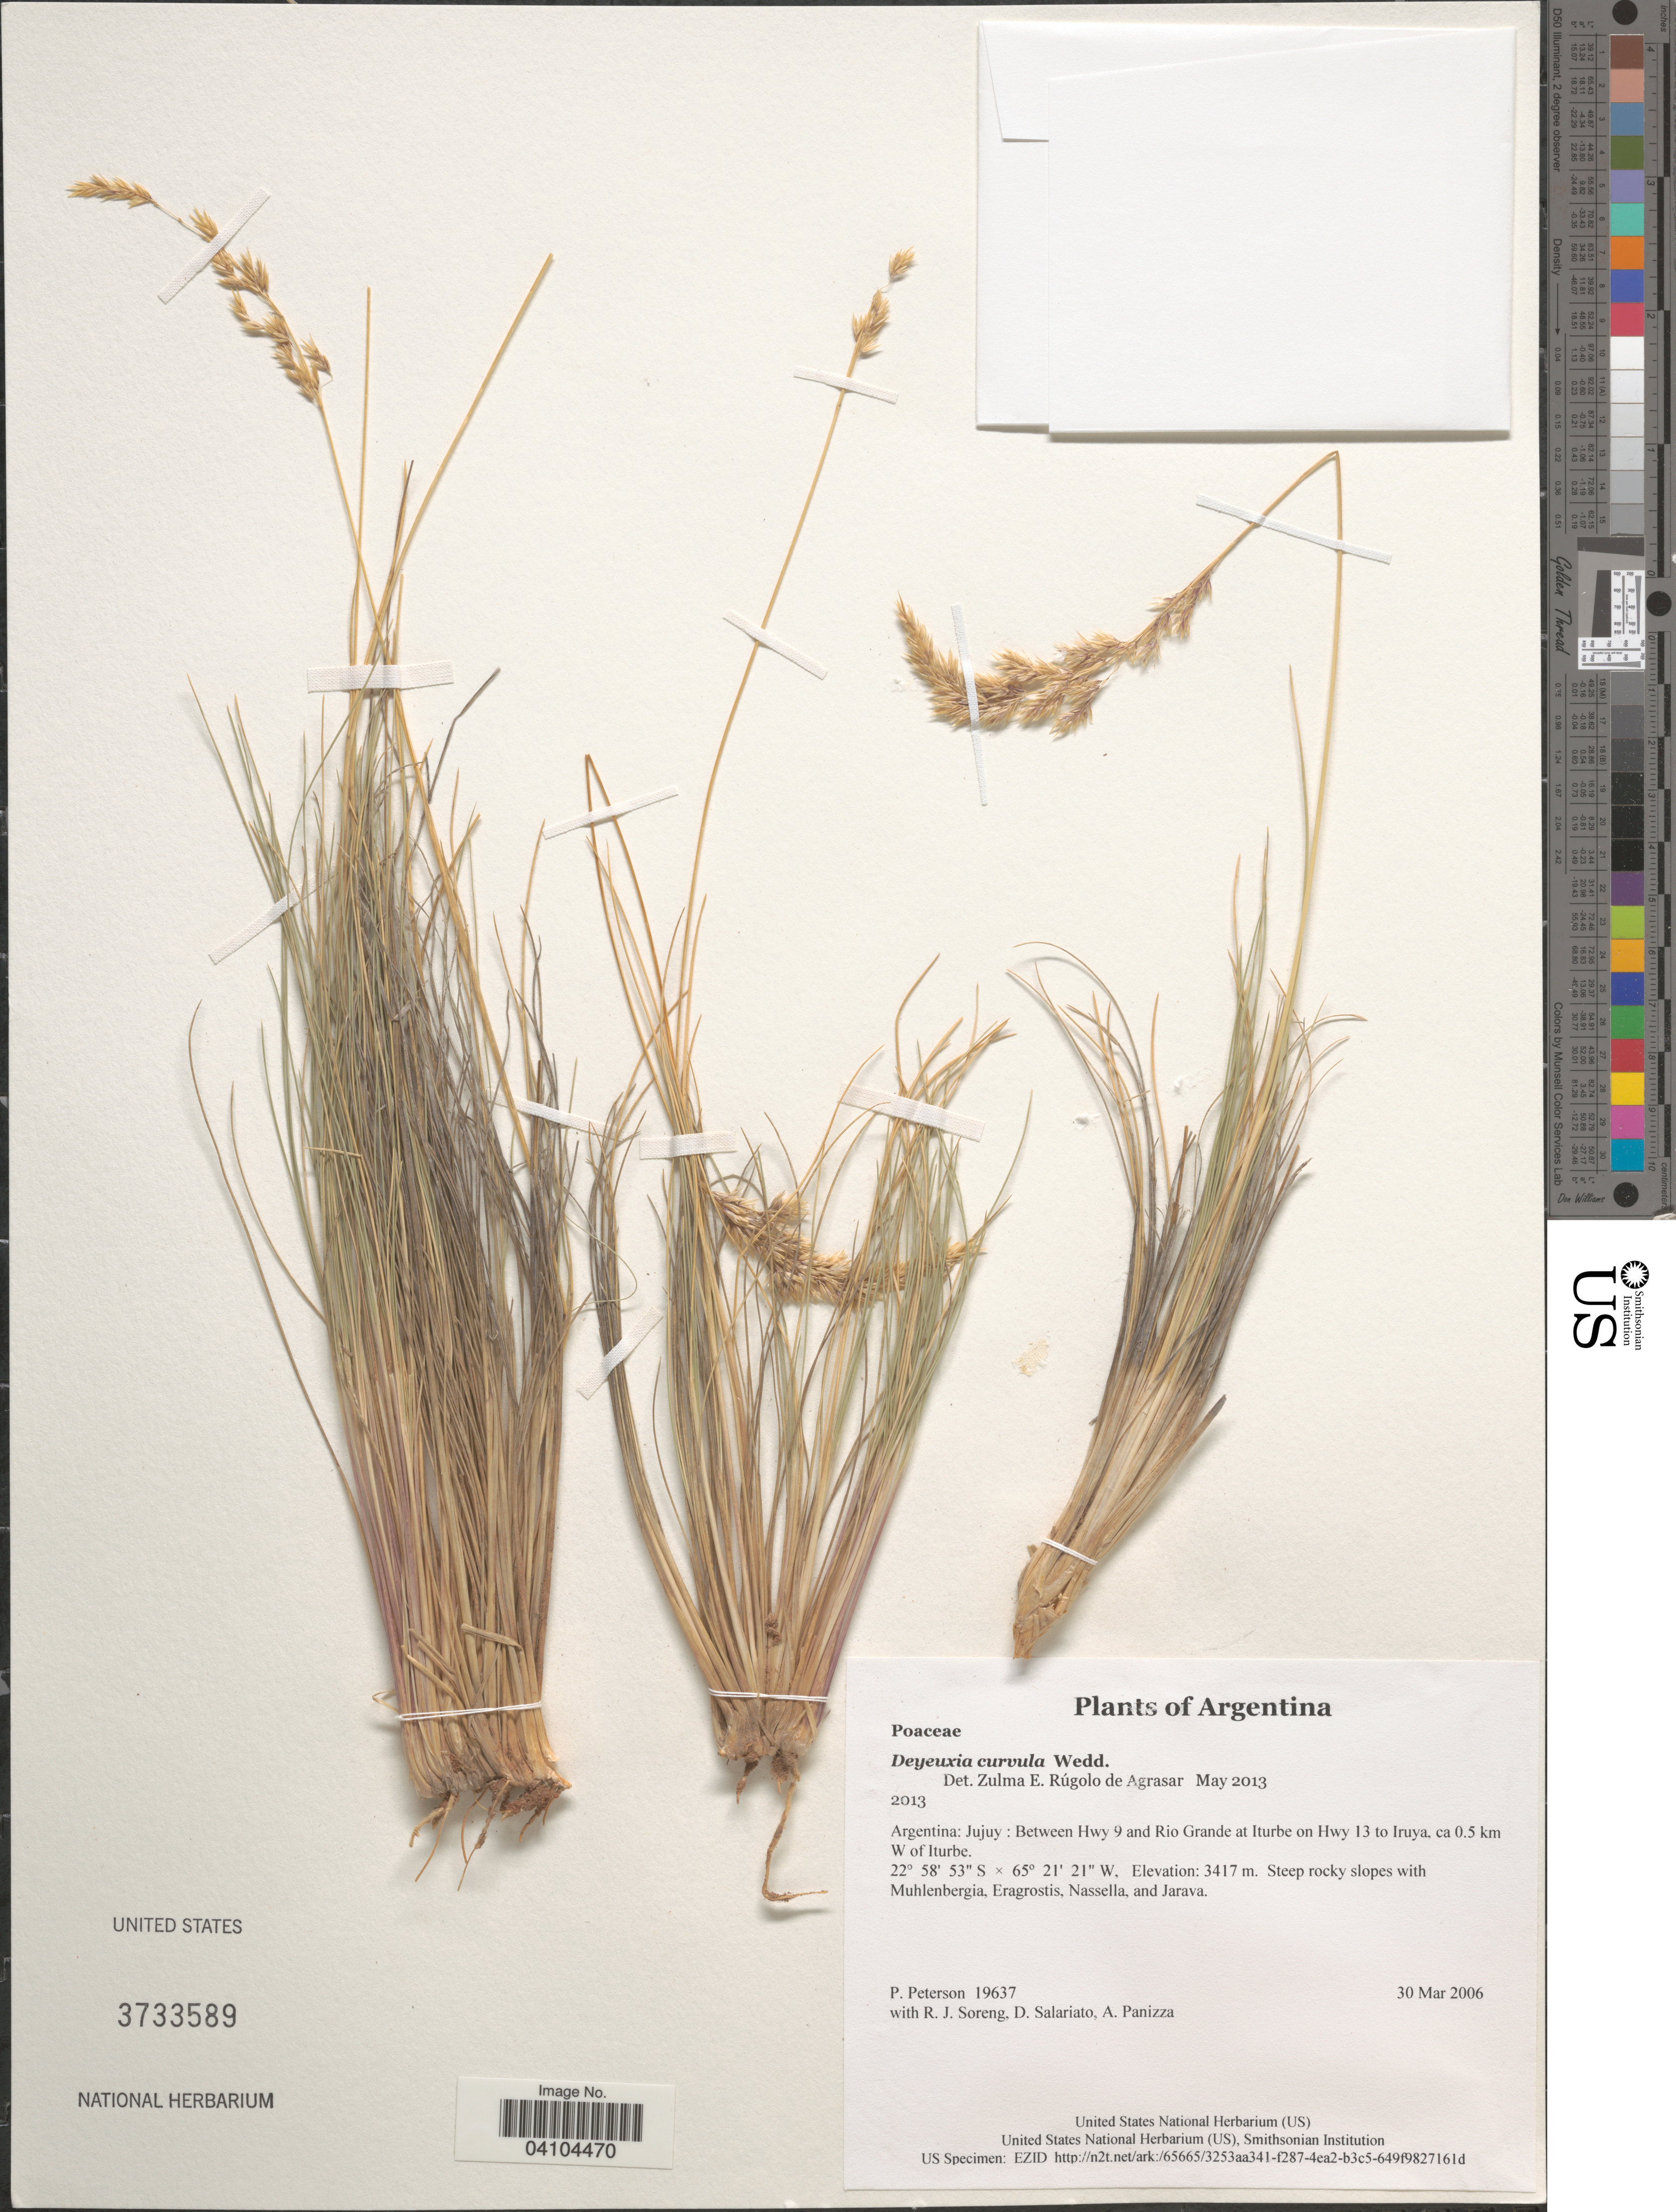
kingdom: Plantae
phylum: Tracheophyta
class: Liliopsida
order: Poales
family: Poaceae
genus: Cinnagrostis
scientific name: Cinnagrostis curvula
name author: (Wedd.) P.M. Peterson et al.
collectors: P. Peterson, R. J. Soreng, D. Salariato & A. Panizza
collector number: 19637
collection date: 2006-03-30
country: Argentina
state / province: Jujuy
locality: Between Hwy 9 and Rio Grande at Iturbe on Hwy 13 to Iruyca, ca 0.5 km W of Iturbe.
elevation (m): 3417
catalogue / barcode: US 3733589